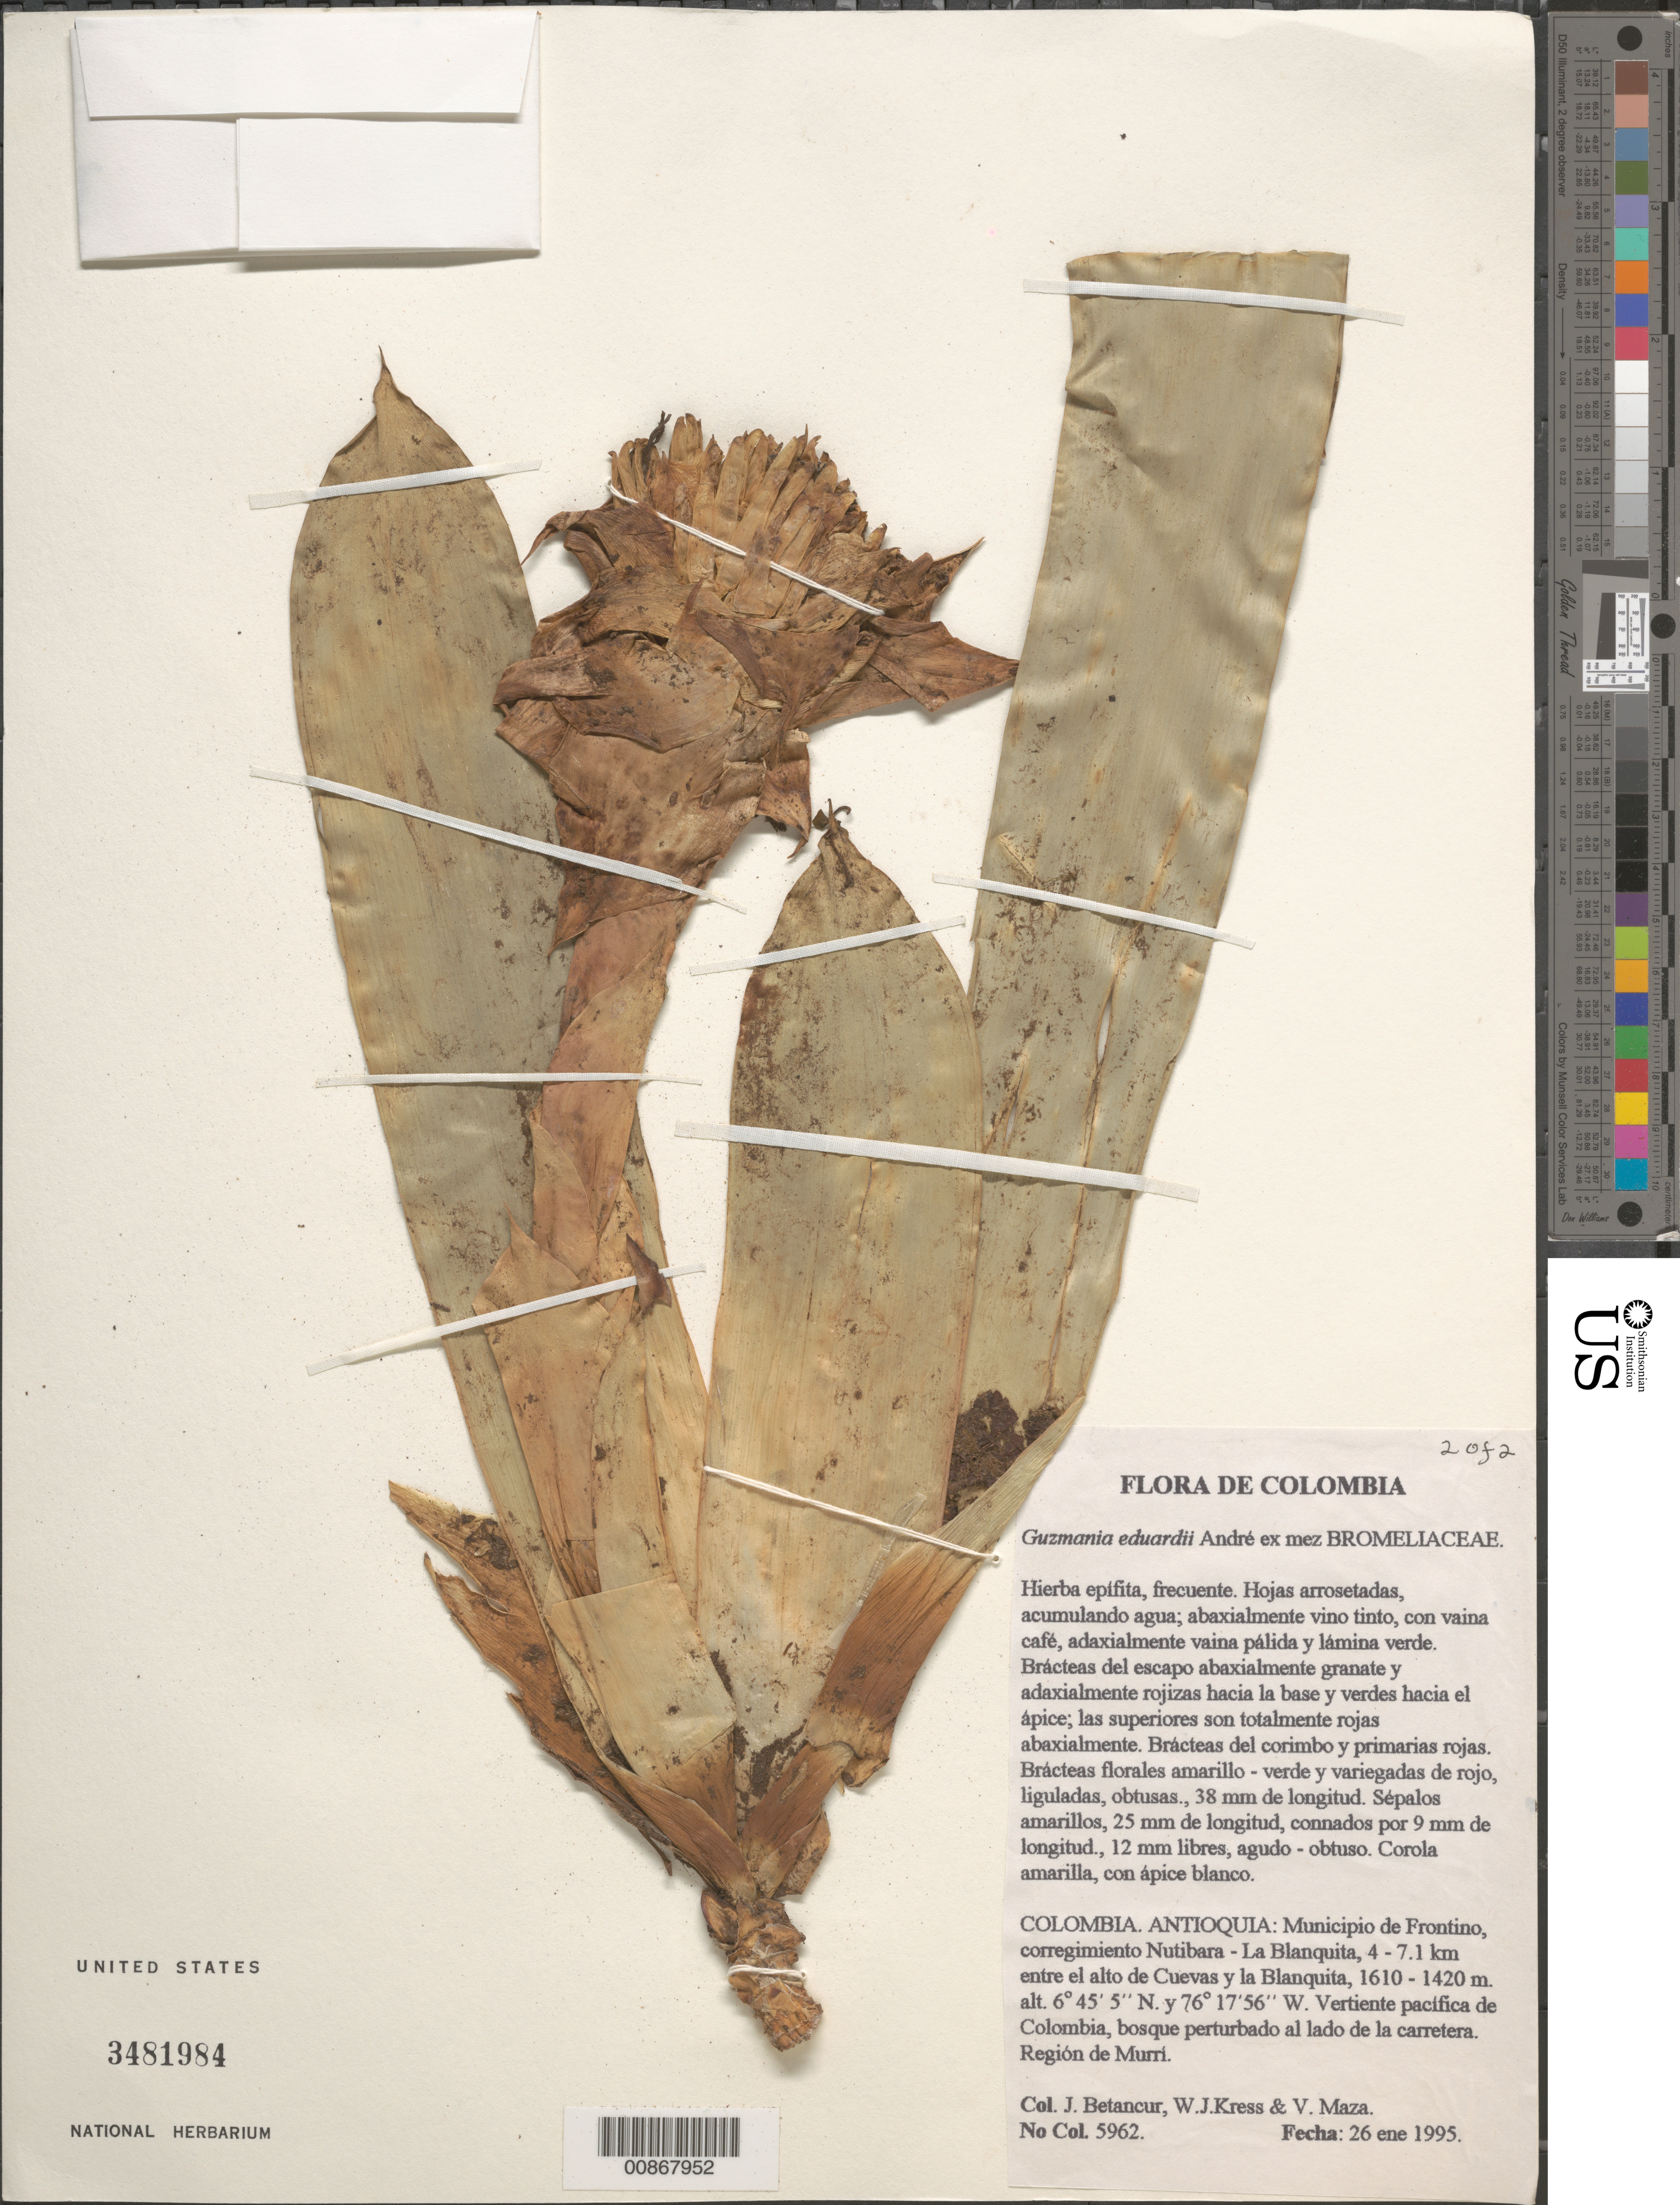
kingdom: Plantae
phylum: Tracheophyta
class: Liliopsida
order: Poales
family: Bromeliaceae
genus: Guzmania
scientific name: Guzmania eduardii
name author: André ex Mez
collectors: J. C. Betancur, W. J. Kress & V. Maza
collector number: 5962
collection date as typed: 26 Jan 1995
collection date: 1995-01-26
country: Colombia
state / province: Antioquia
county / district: Frontino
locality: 4 - 7.1 km entre el alto de Cuevas y la Blanquita.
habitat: Bosque perturbado al lado de la carretera.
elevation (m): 1420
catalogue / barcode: US 3481984